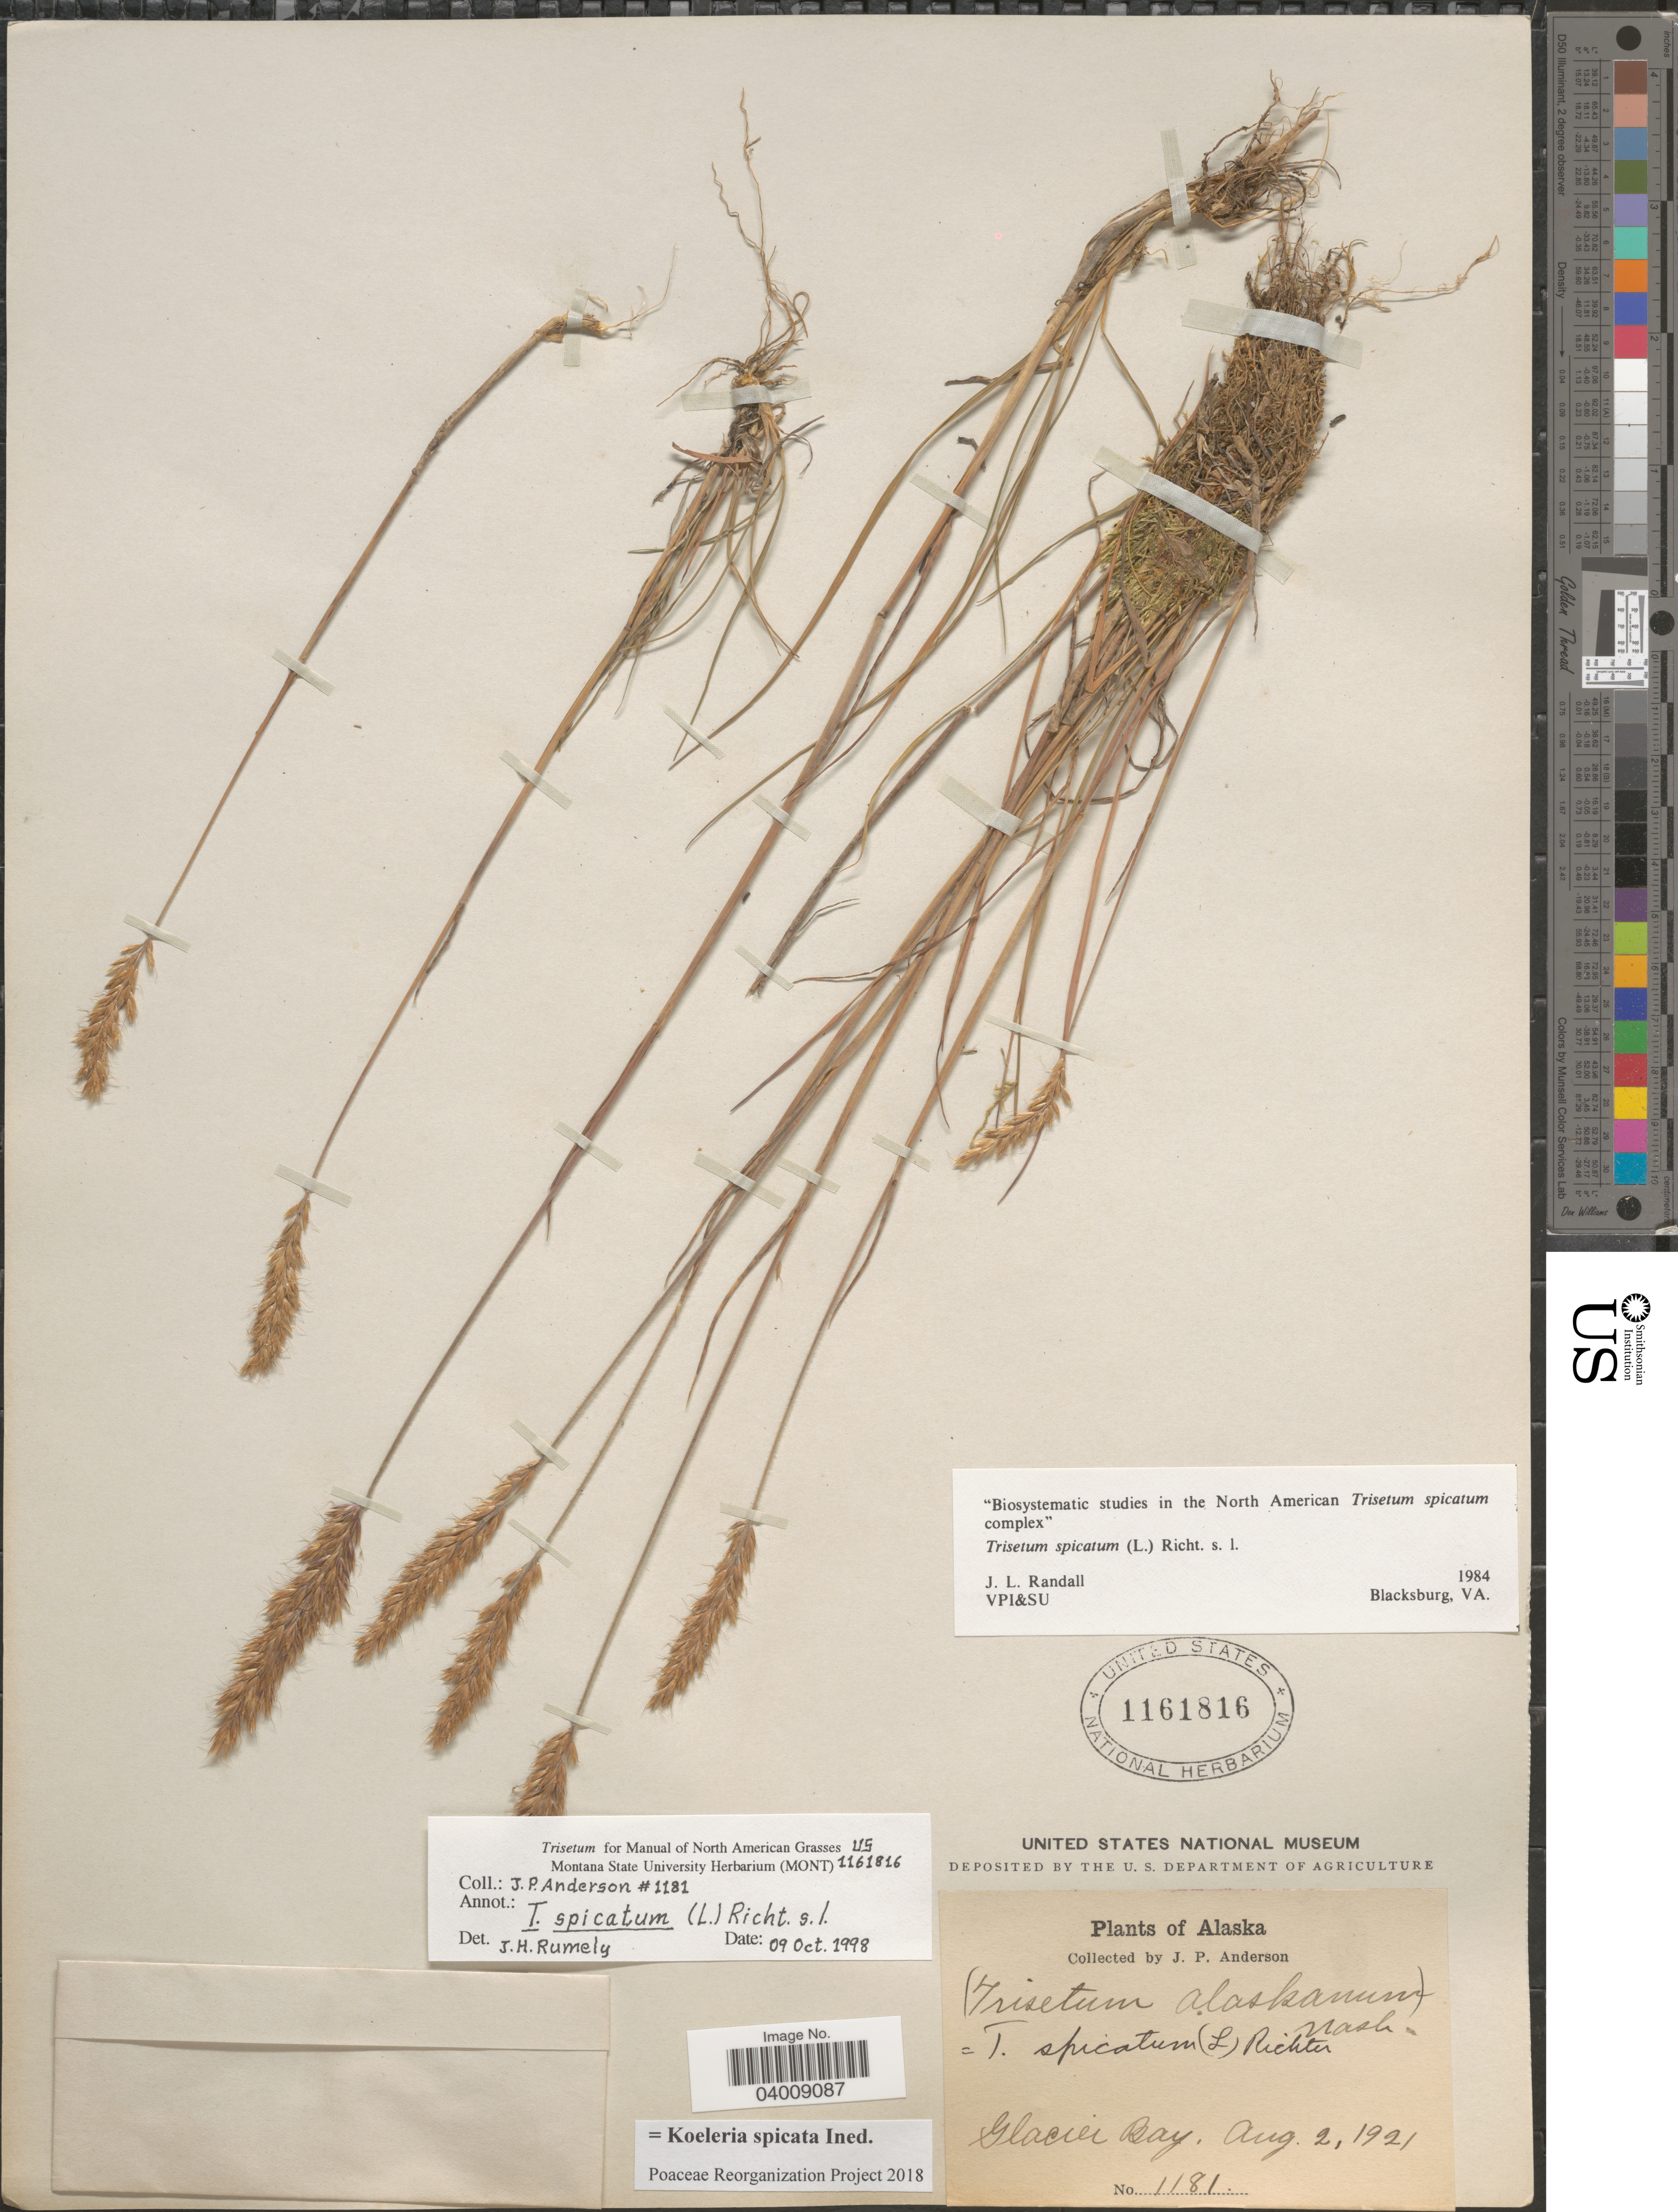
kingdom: Plantae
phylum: Tracheophyta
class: Liliopsida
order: Poales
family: Poaceae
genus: Koeleria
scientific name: Koeleria spicata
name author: (L.) Barberá et al.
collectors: J. P. Anderson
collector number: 1181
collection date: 1921-08-02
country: United States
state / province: Alaska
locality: Glacier Bay.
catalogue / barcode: US 1161816